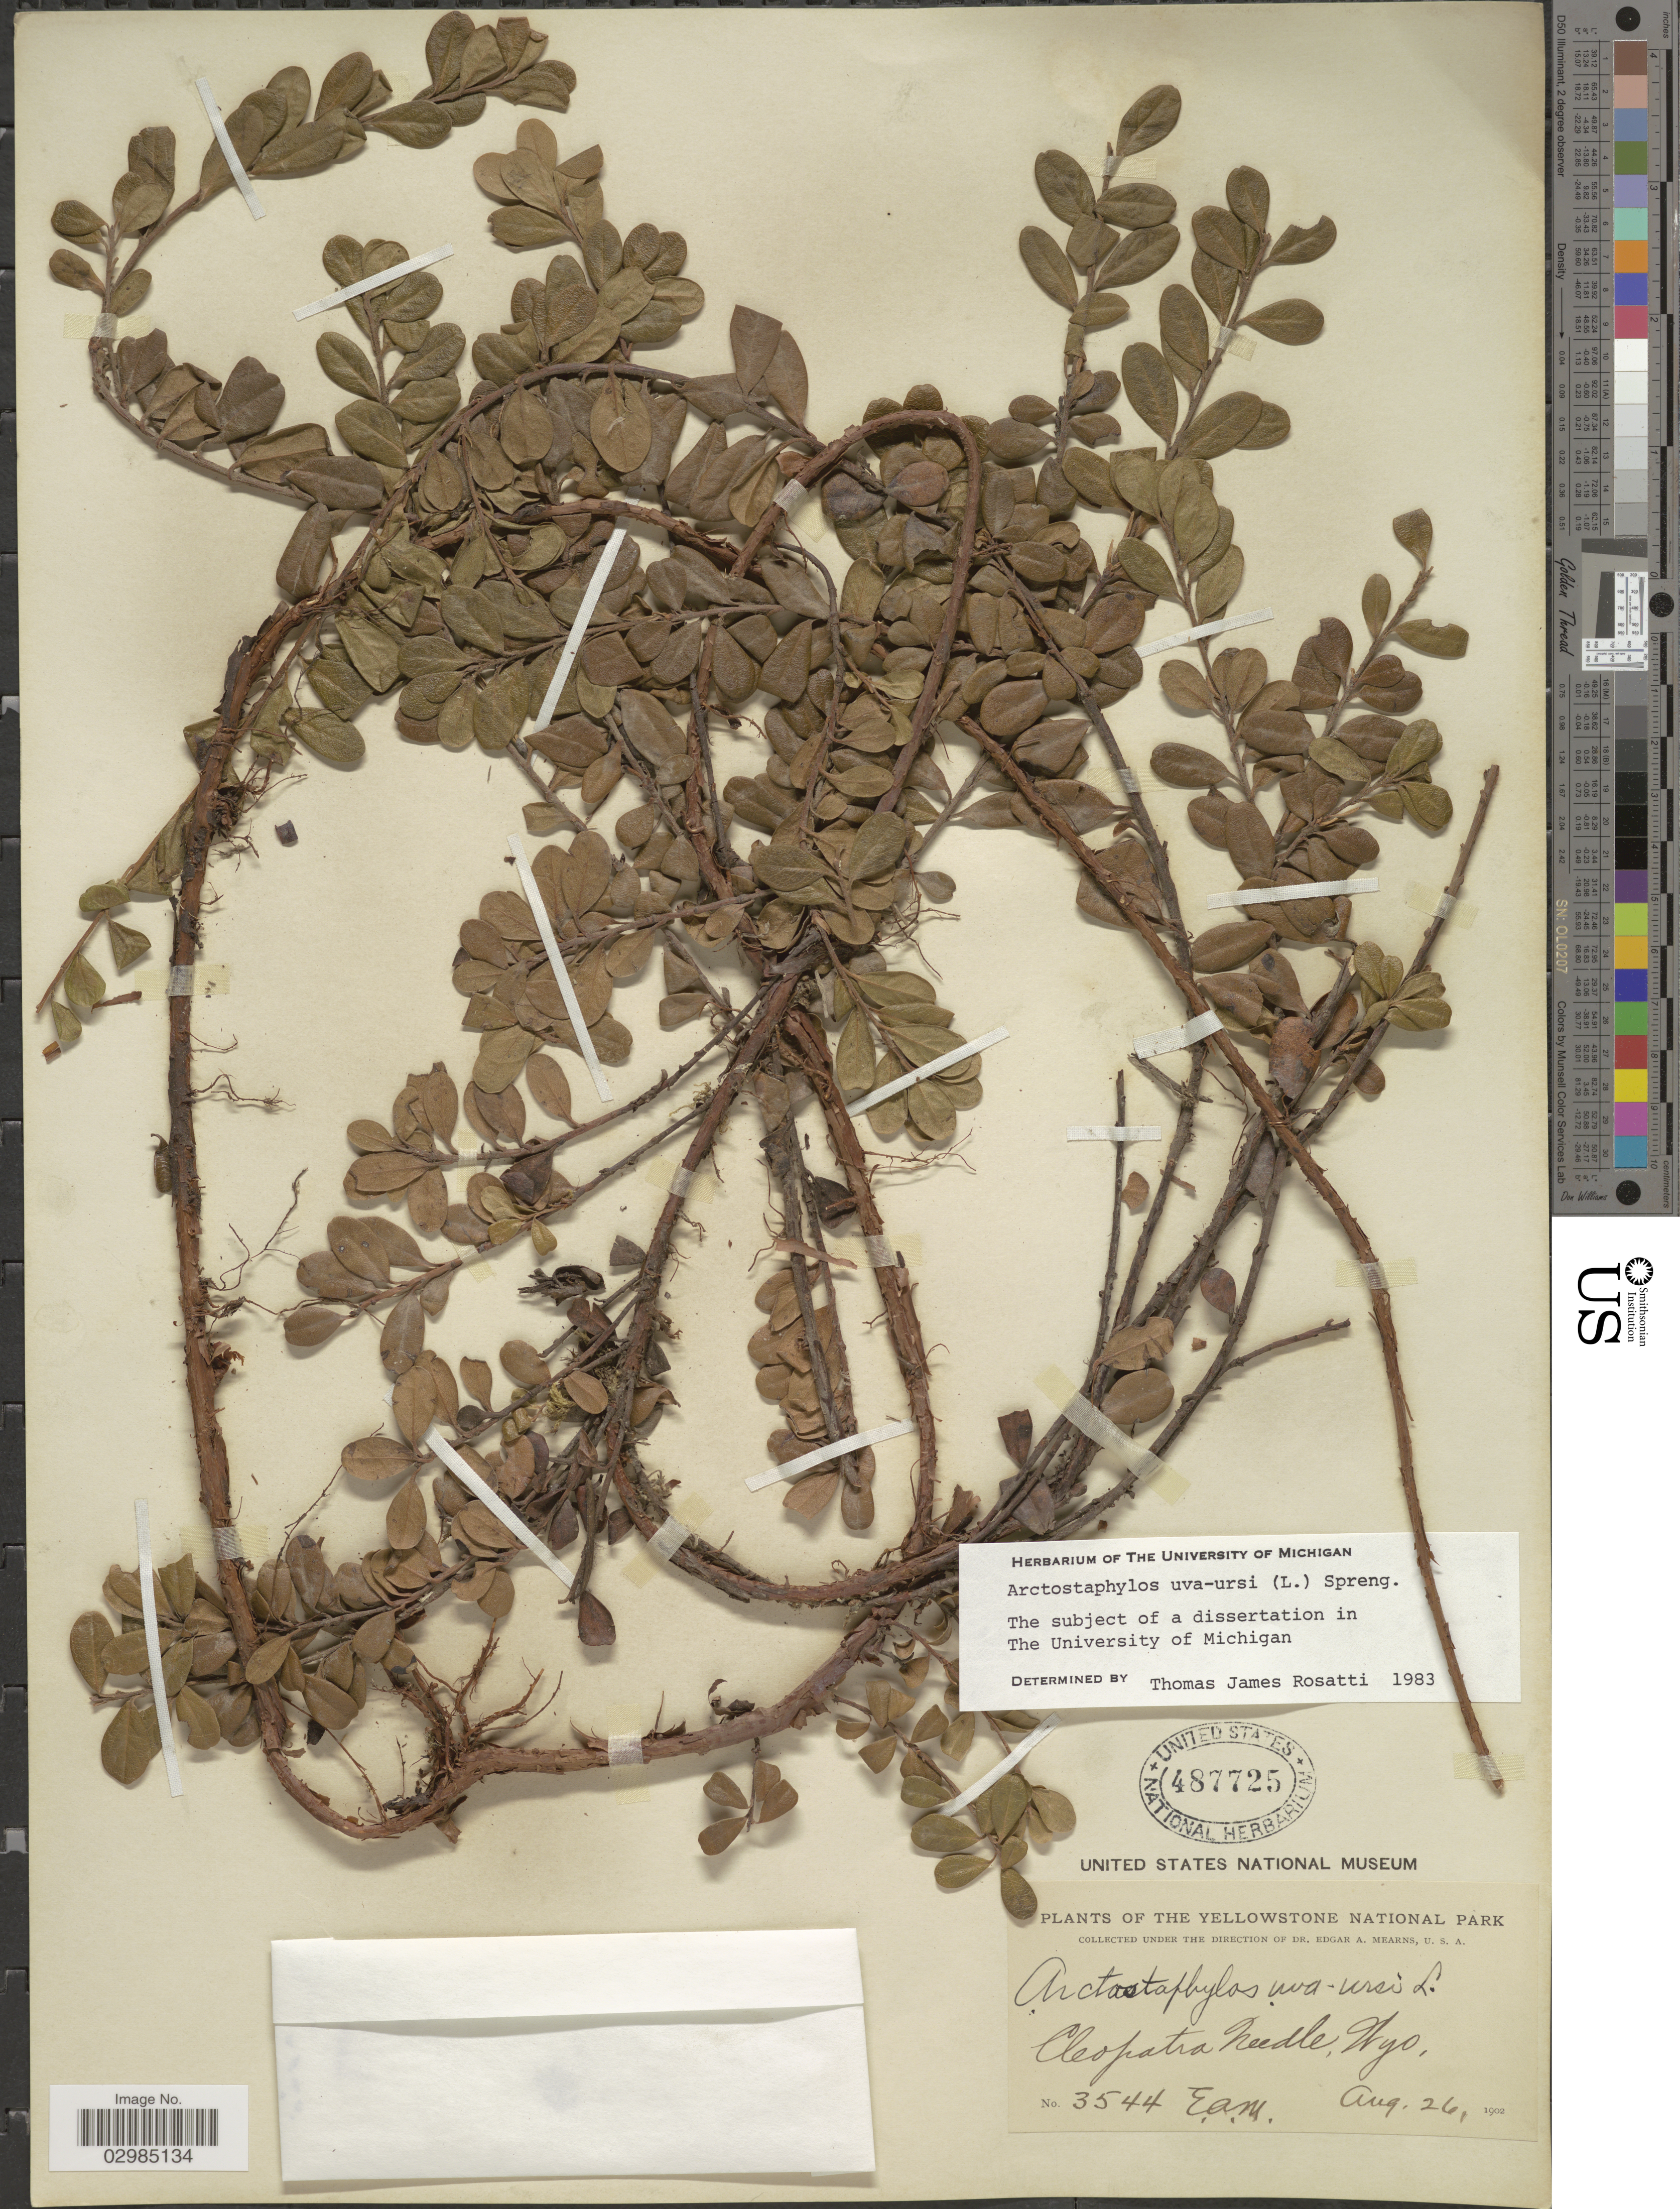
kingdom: Plantae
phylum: Tracheophyta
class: Magnoliopsida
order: Ericales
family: Ericaceae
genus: Arctostaphylos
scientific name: Arctostaphylos uva-ursi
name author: (L.) Spreng.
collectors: E. A. Mearns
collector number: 3544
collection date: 1902-08-26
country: United States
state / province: Wyoming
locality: Cleopatra Needle.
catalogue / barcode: US 487725